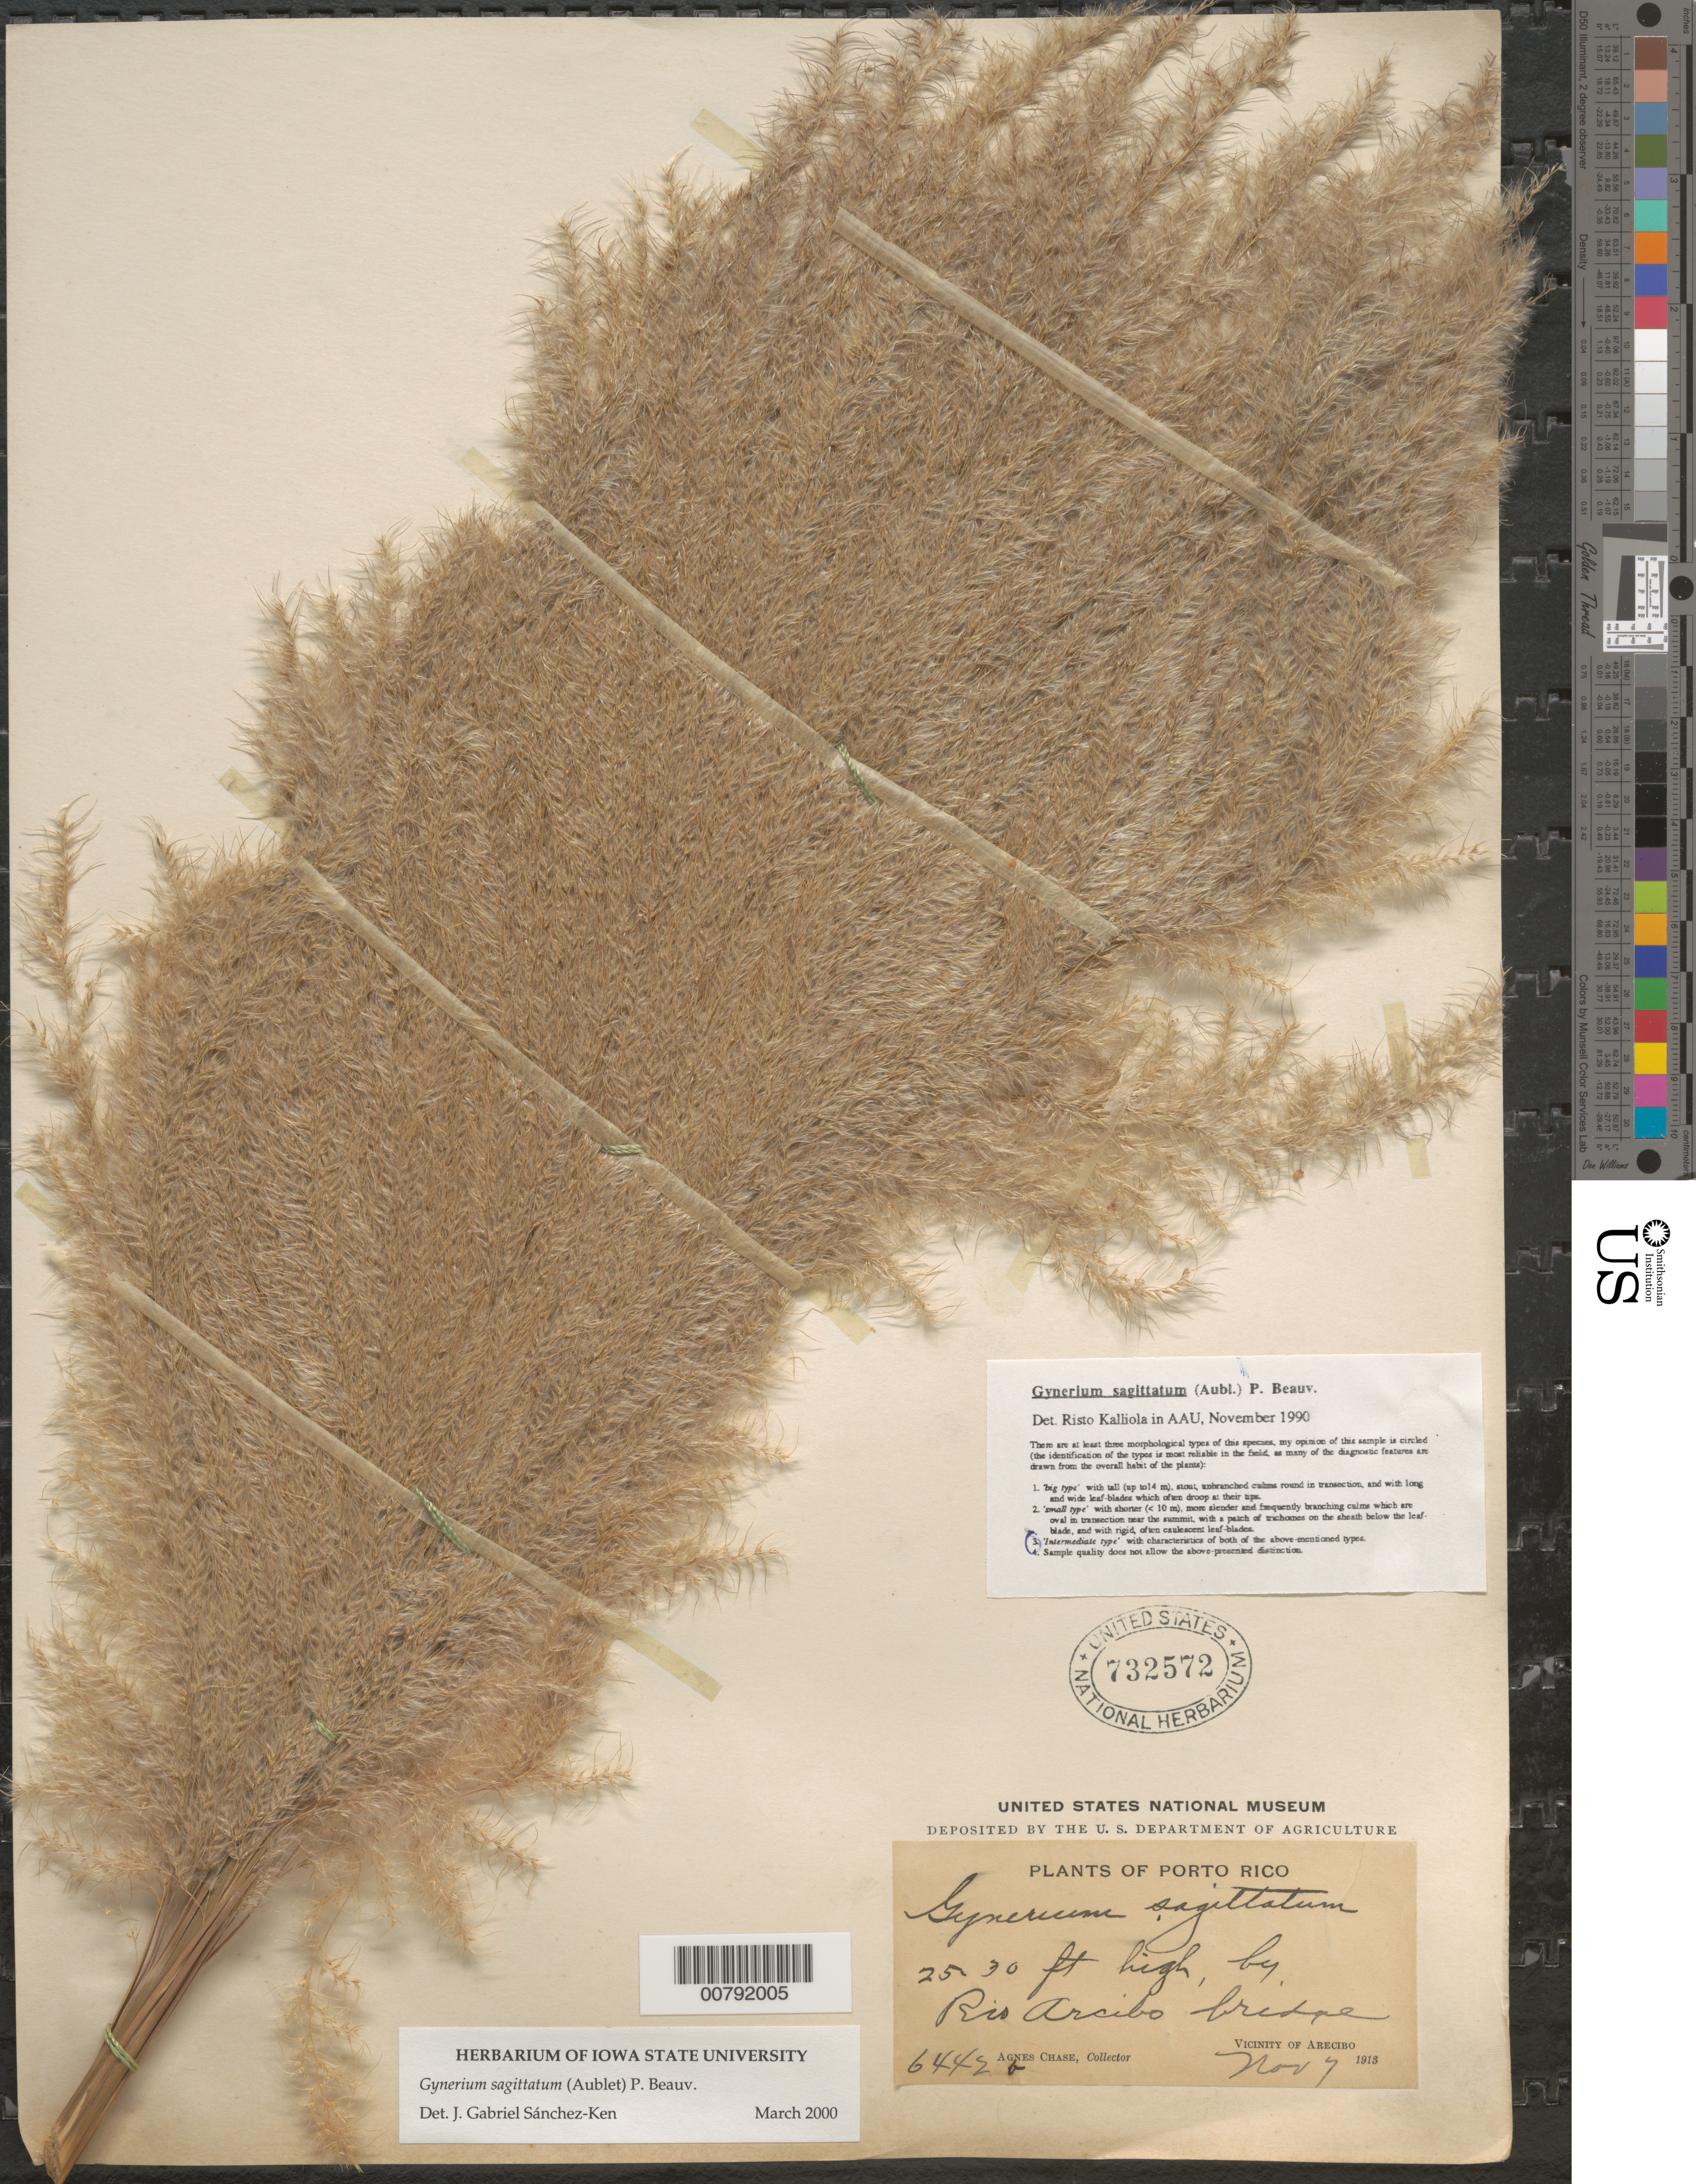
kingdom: Plantae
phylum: Tracheophyta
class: Liliopsida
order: Poales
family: Poaceae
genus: Gynerium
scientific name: Gynerium sagittatum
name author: (Aubl.) P. Beauv.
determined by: Sánchez-Ken, J. G.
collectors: A. Chase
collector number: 6442a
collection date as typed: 07 Nov 1913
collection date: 1913-11-07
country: Puerto Rico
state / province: Arecibo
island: Puerto Rico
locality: Arecibo, Rio Areciba bridge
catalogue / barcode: US 732572